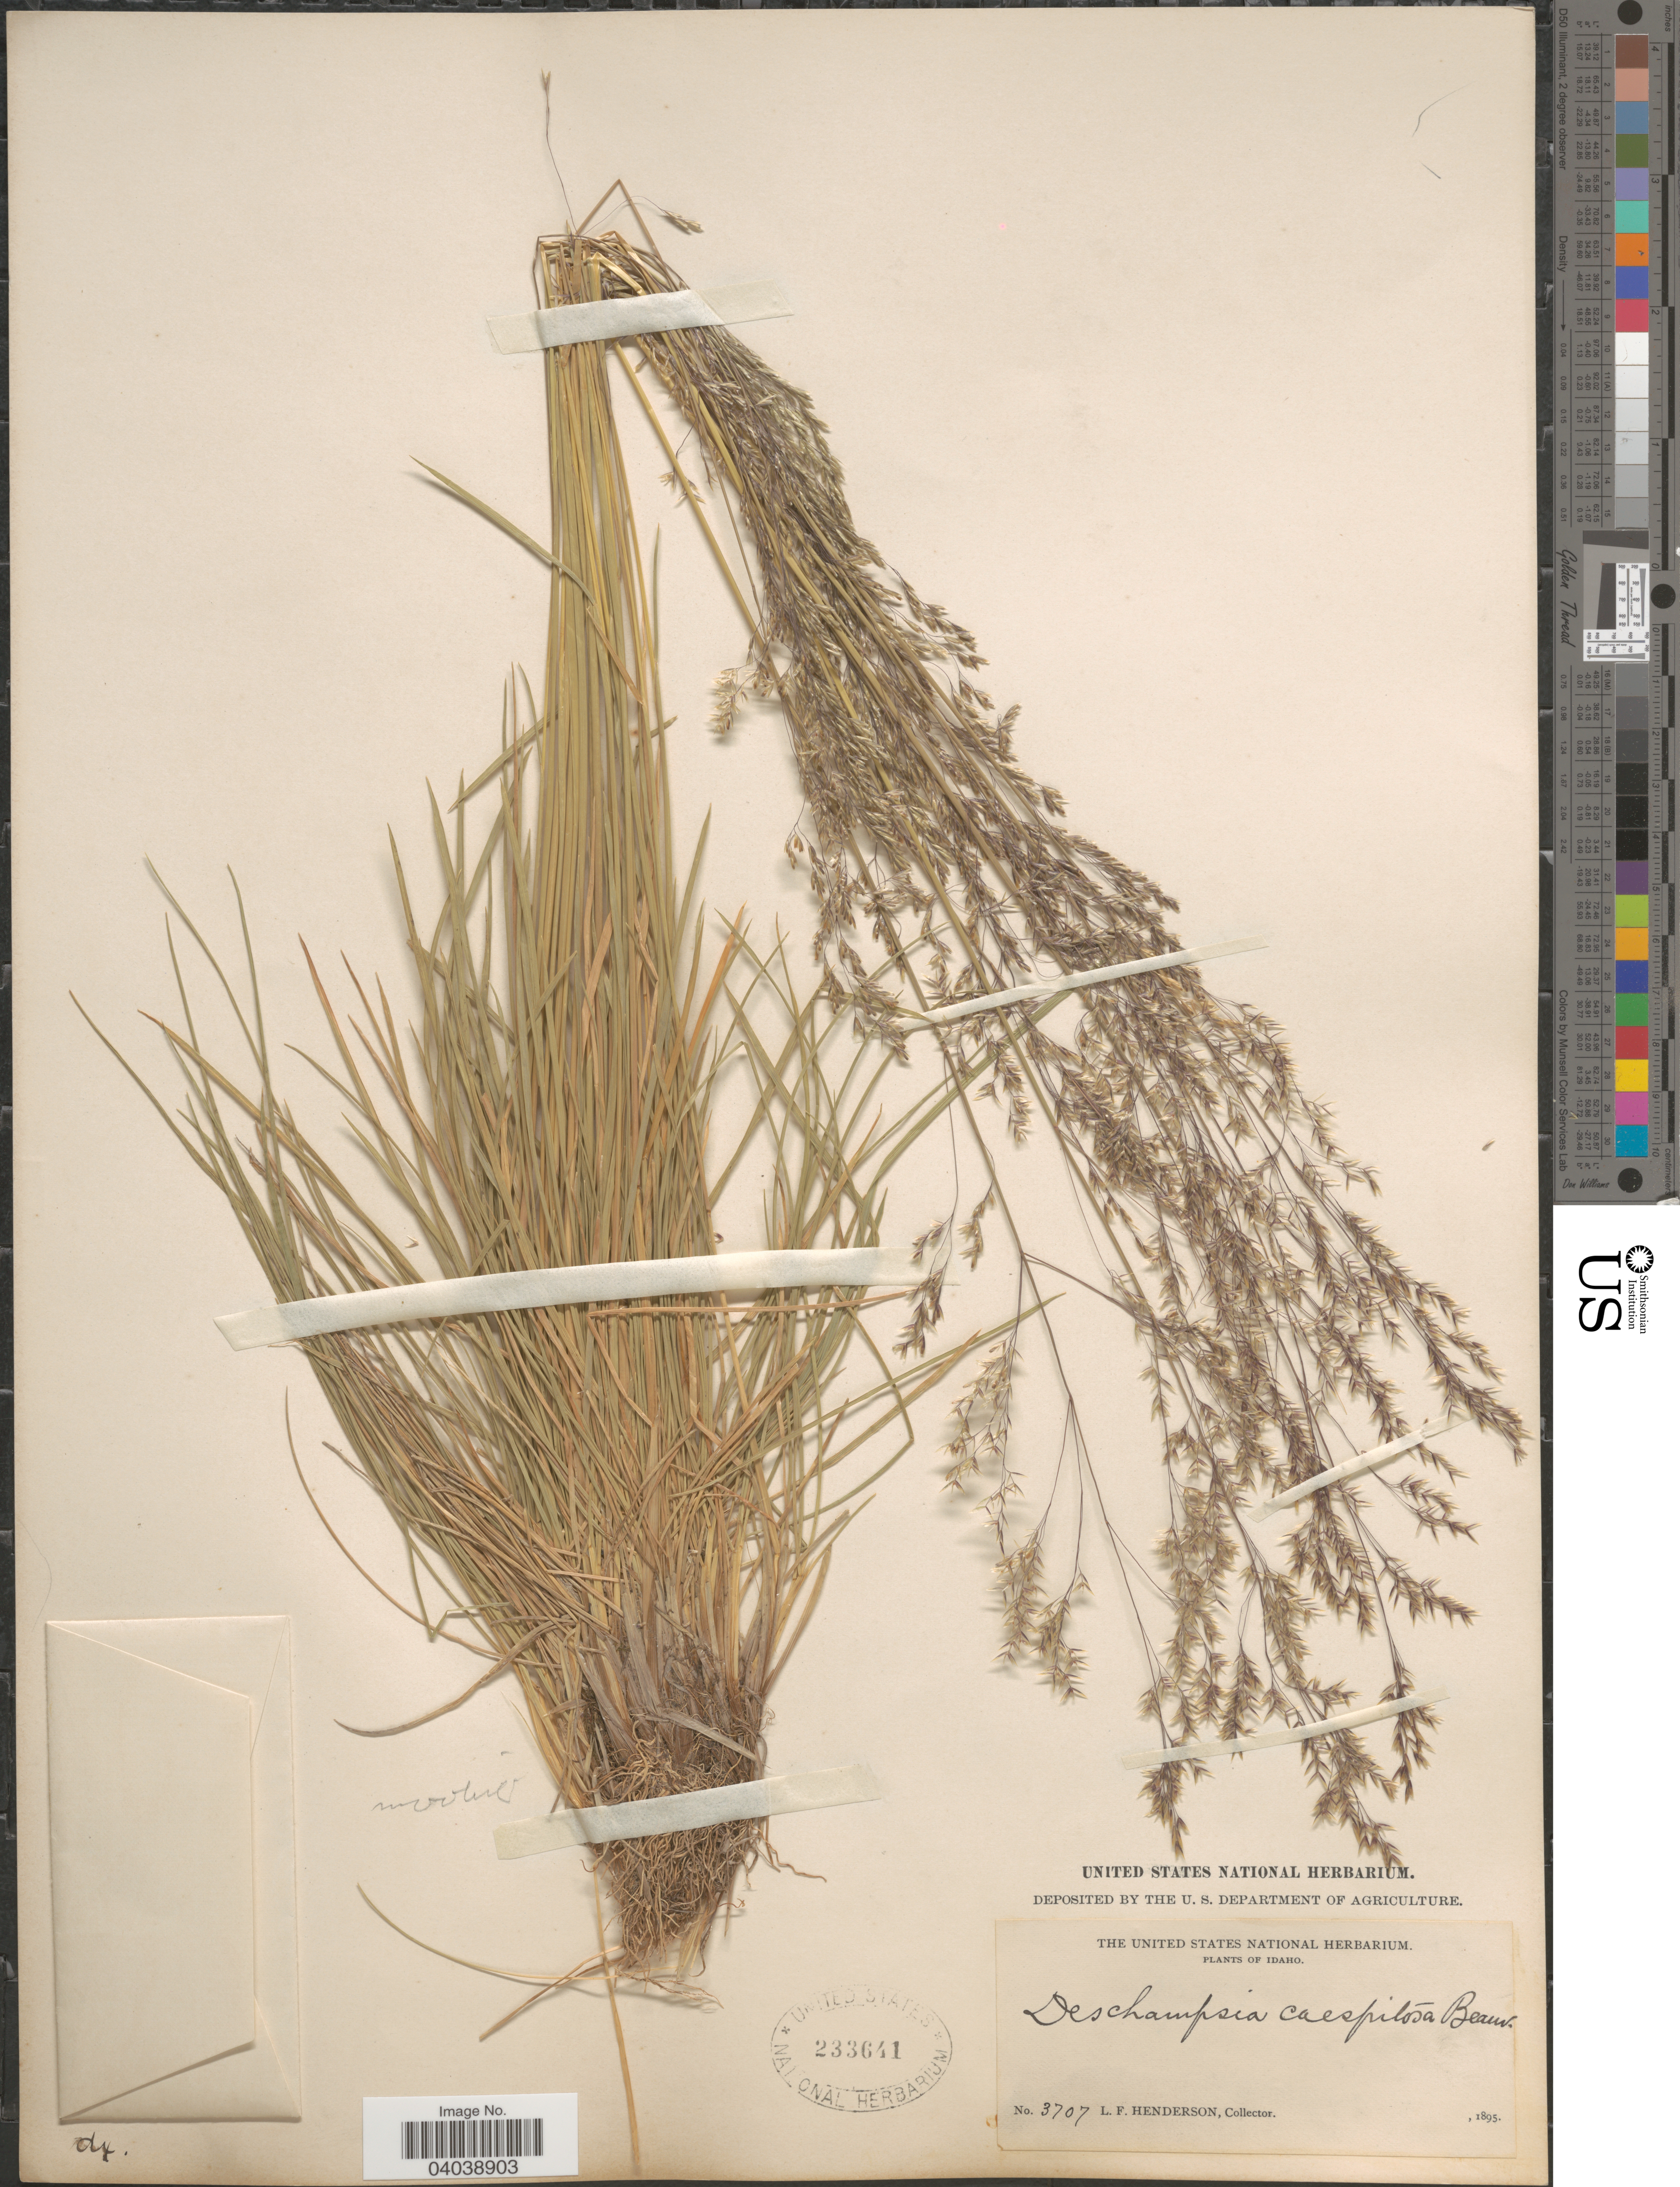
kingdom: Plantae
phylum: Tracheophyta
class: Liliopsida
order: Poales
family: Poaceae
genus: Deschampsia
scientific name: Deschampsia cespitosa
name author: (L.) P. Beauv.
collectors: L. Henderson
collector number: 3707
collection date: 1895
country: United States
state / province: Idaho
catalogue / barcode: US 233641